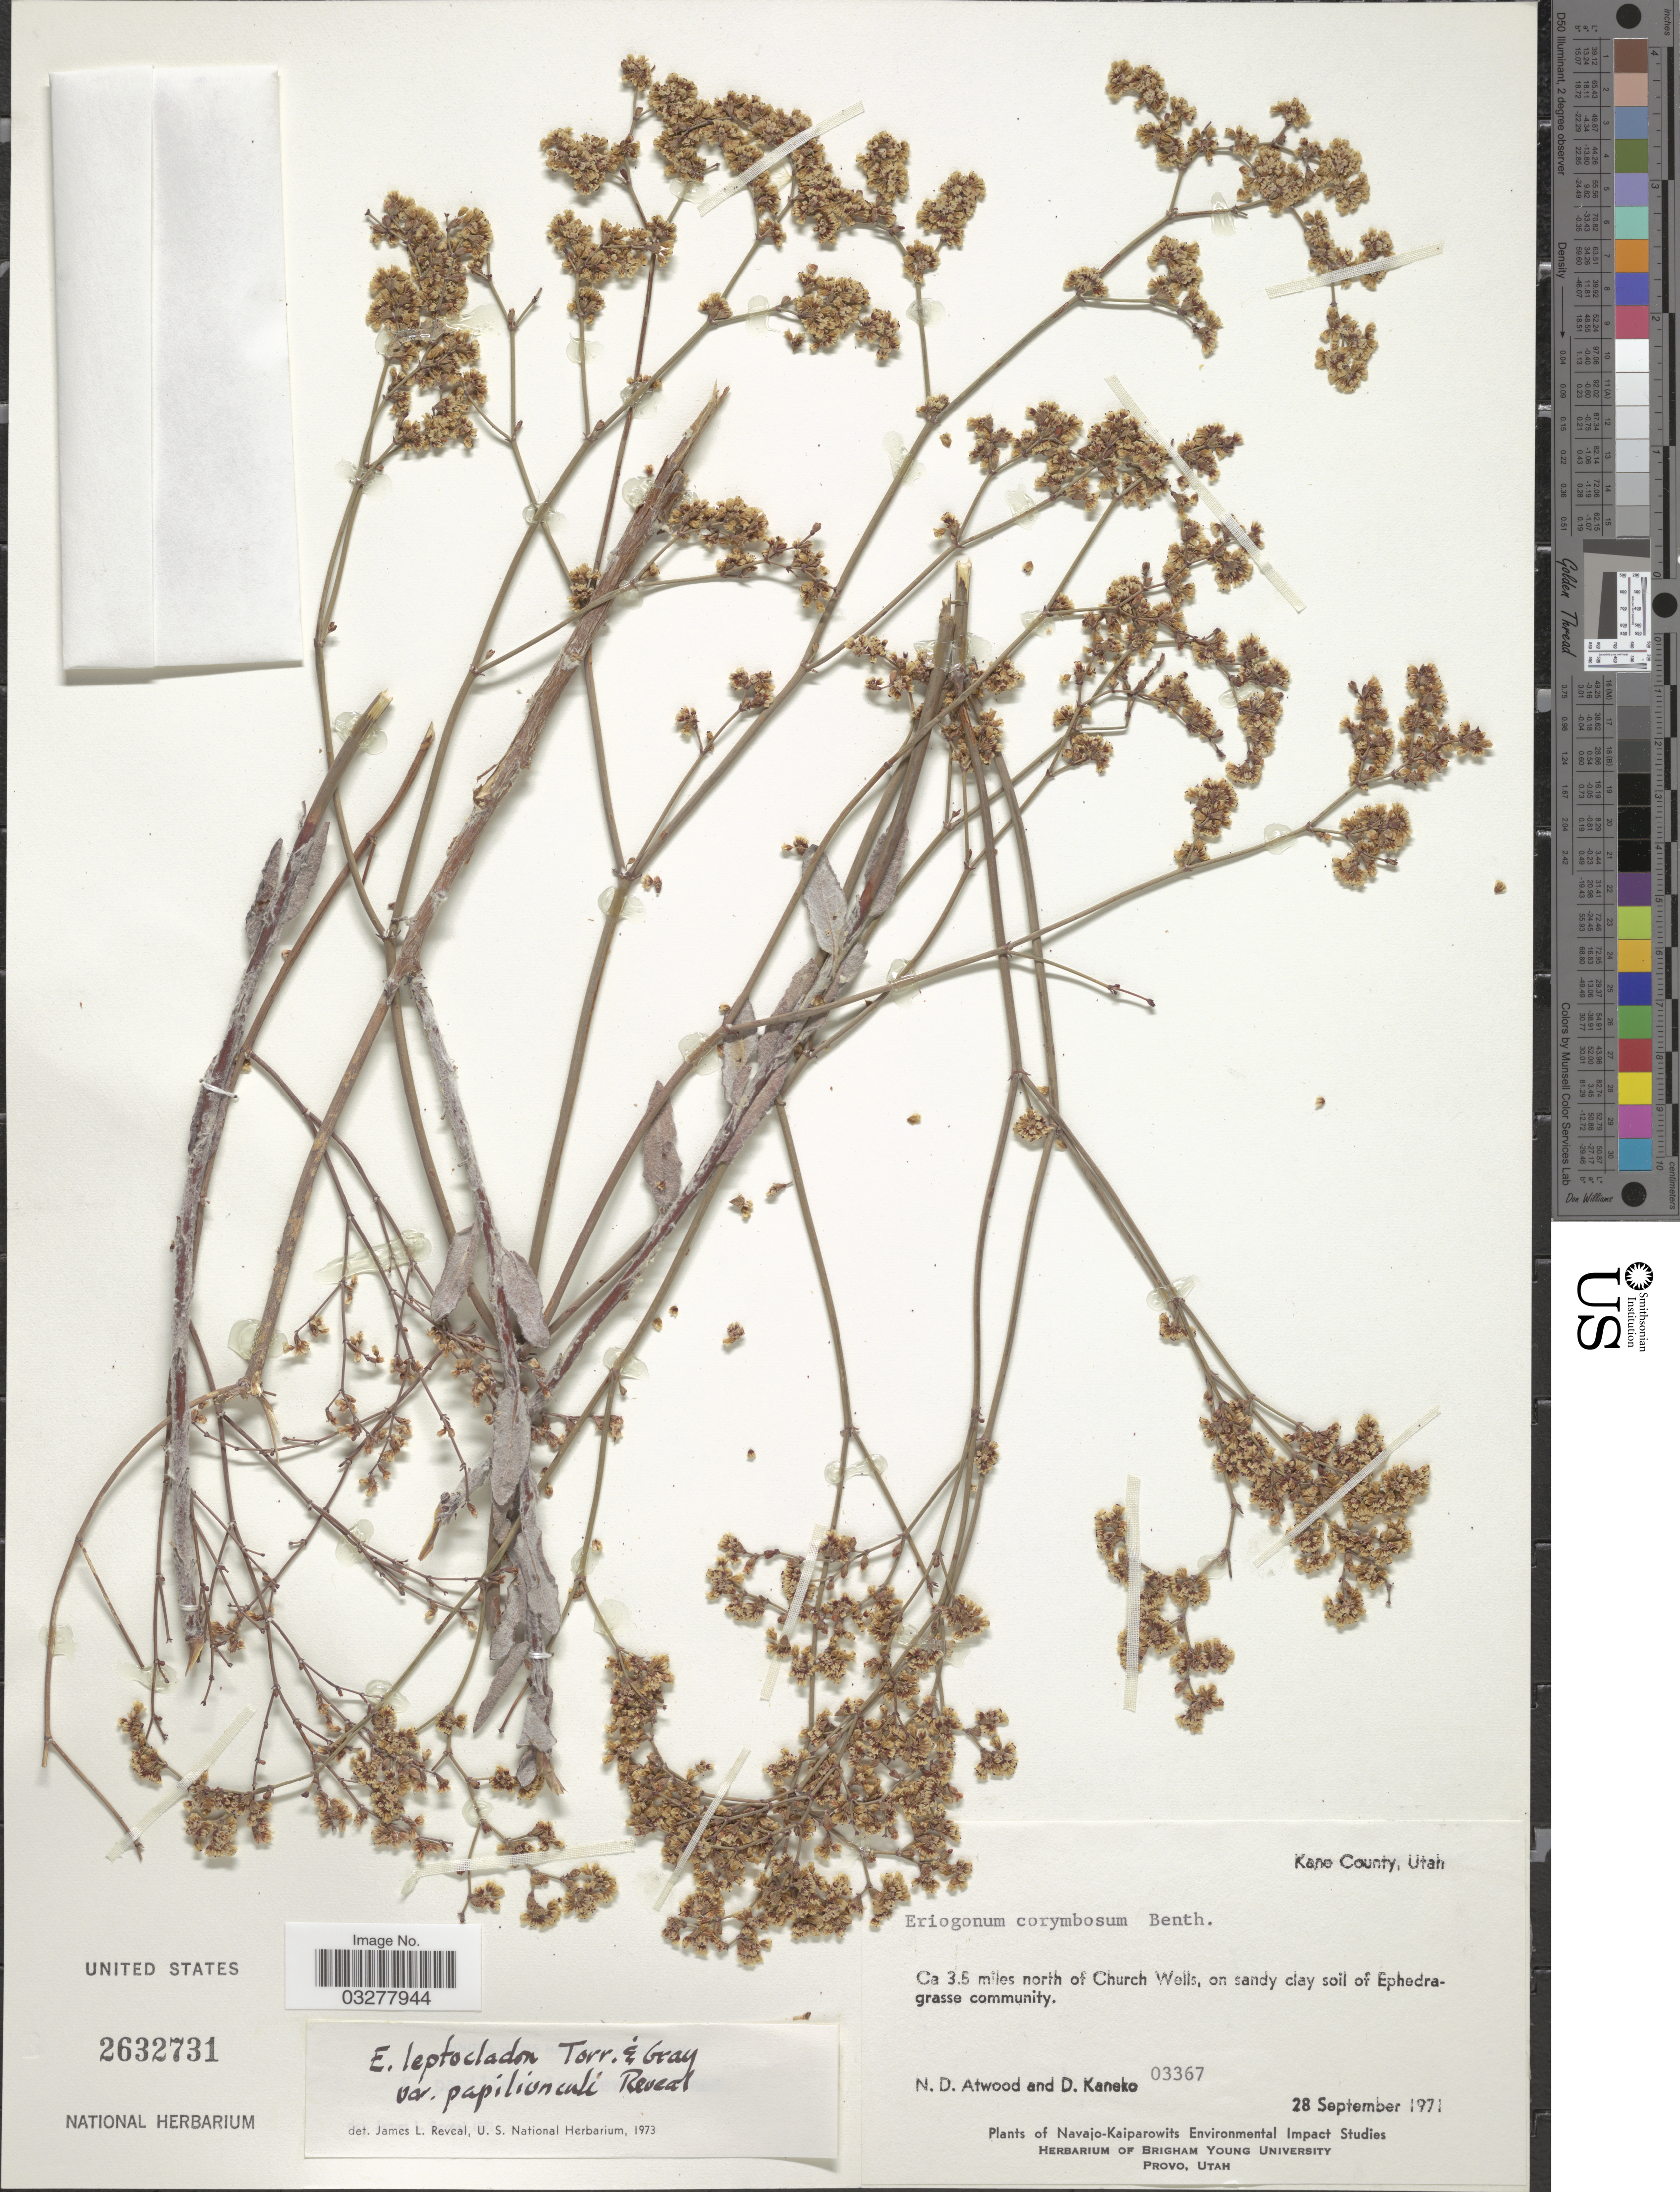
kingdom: Plantae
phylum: Tracheophyta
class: Magnoliopsida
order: Caryophyllales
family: Polygonaceae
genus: Eriogonum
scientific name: Eriogonum leptocladon var. papiliunculi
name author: Reveal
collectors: N. Atwood & D. Kaneko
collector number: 03367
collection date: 1971-09-28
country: United States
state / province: Utah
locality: Kane County. Ca 3.5 miles north of Church Wells.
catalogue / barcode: US 2632731